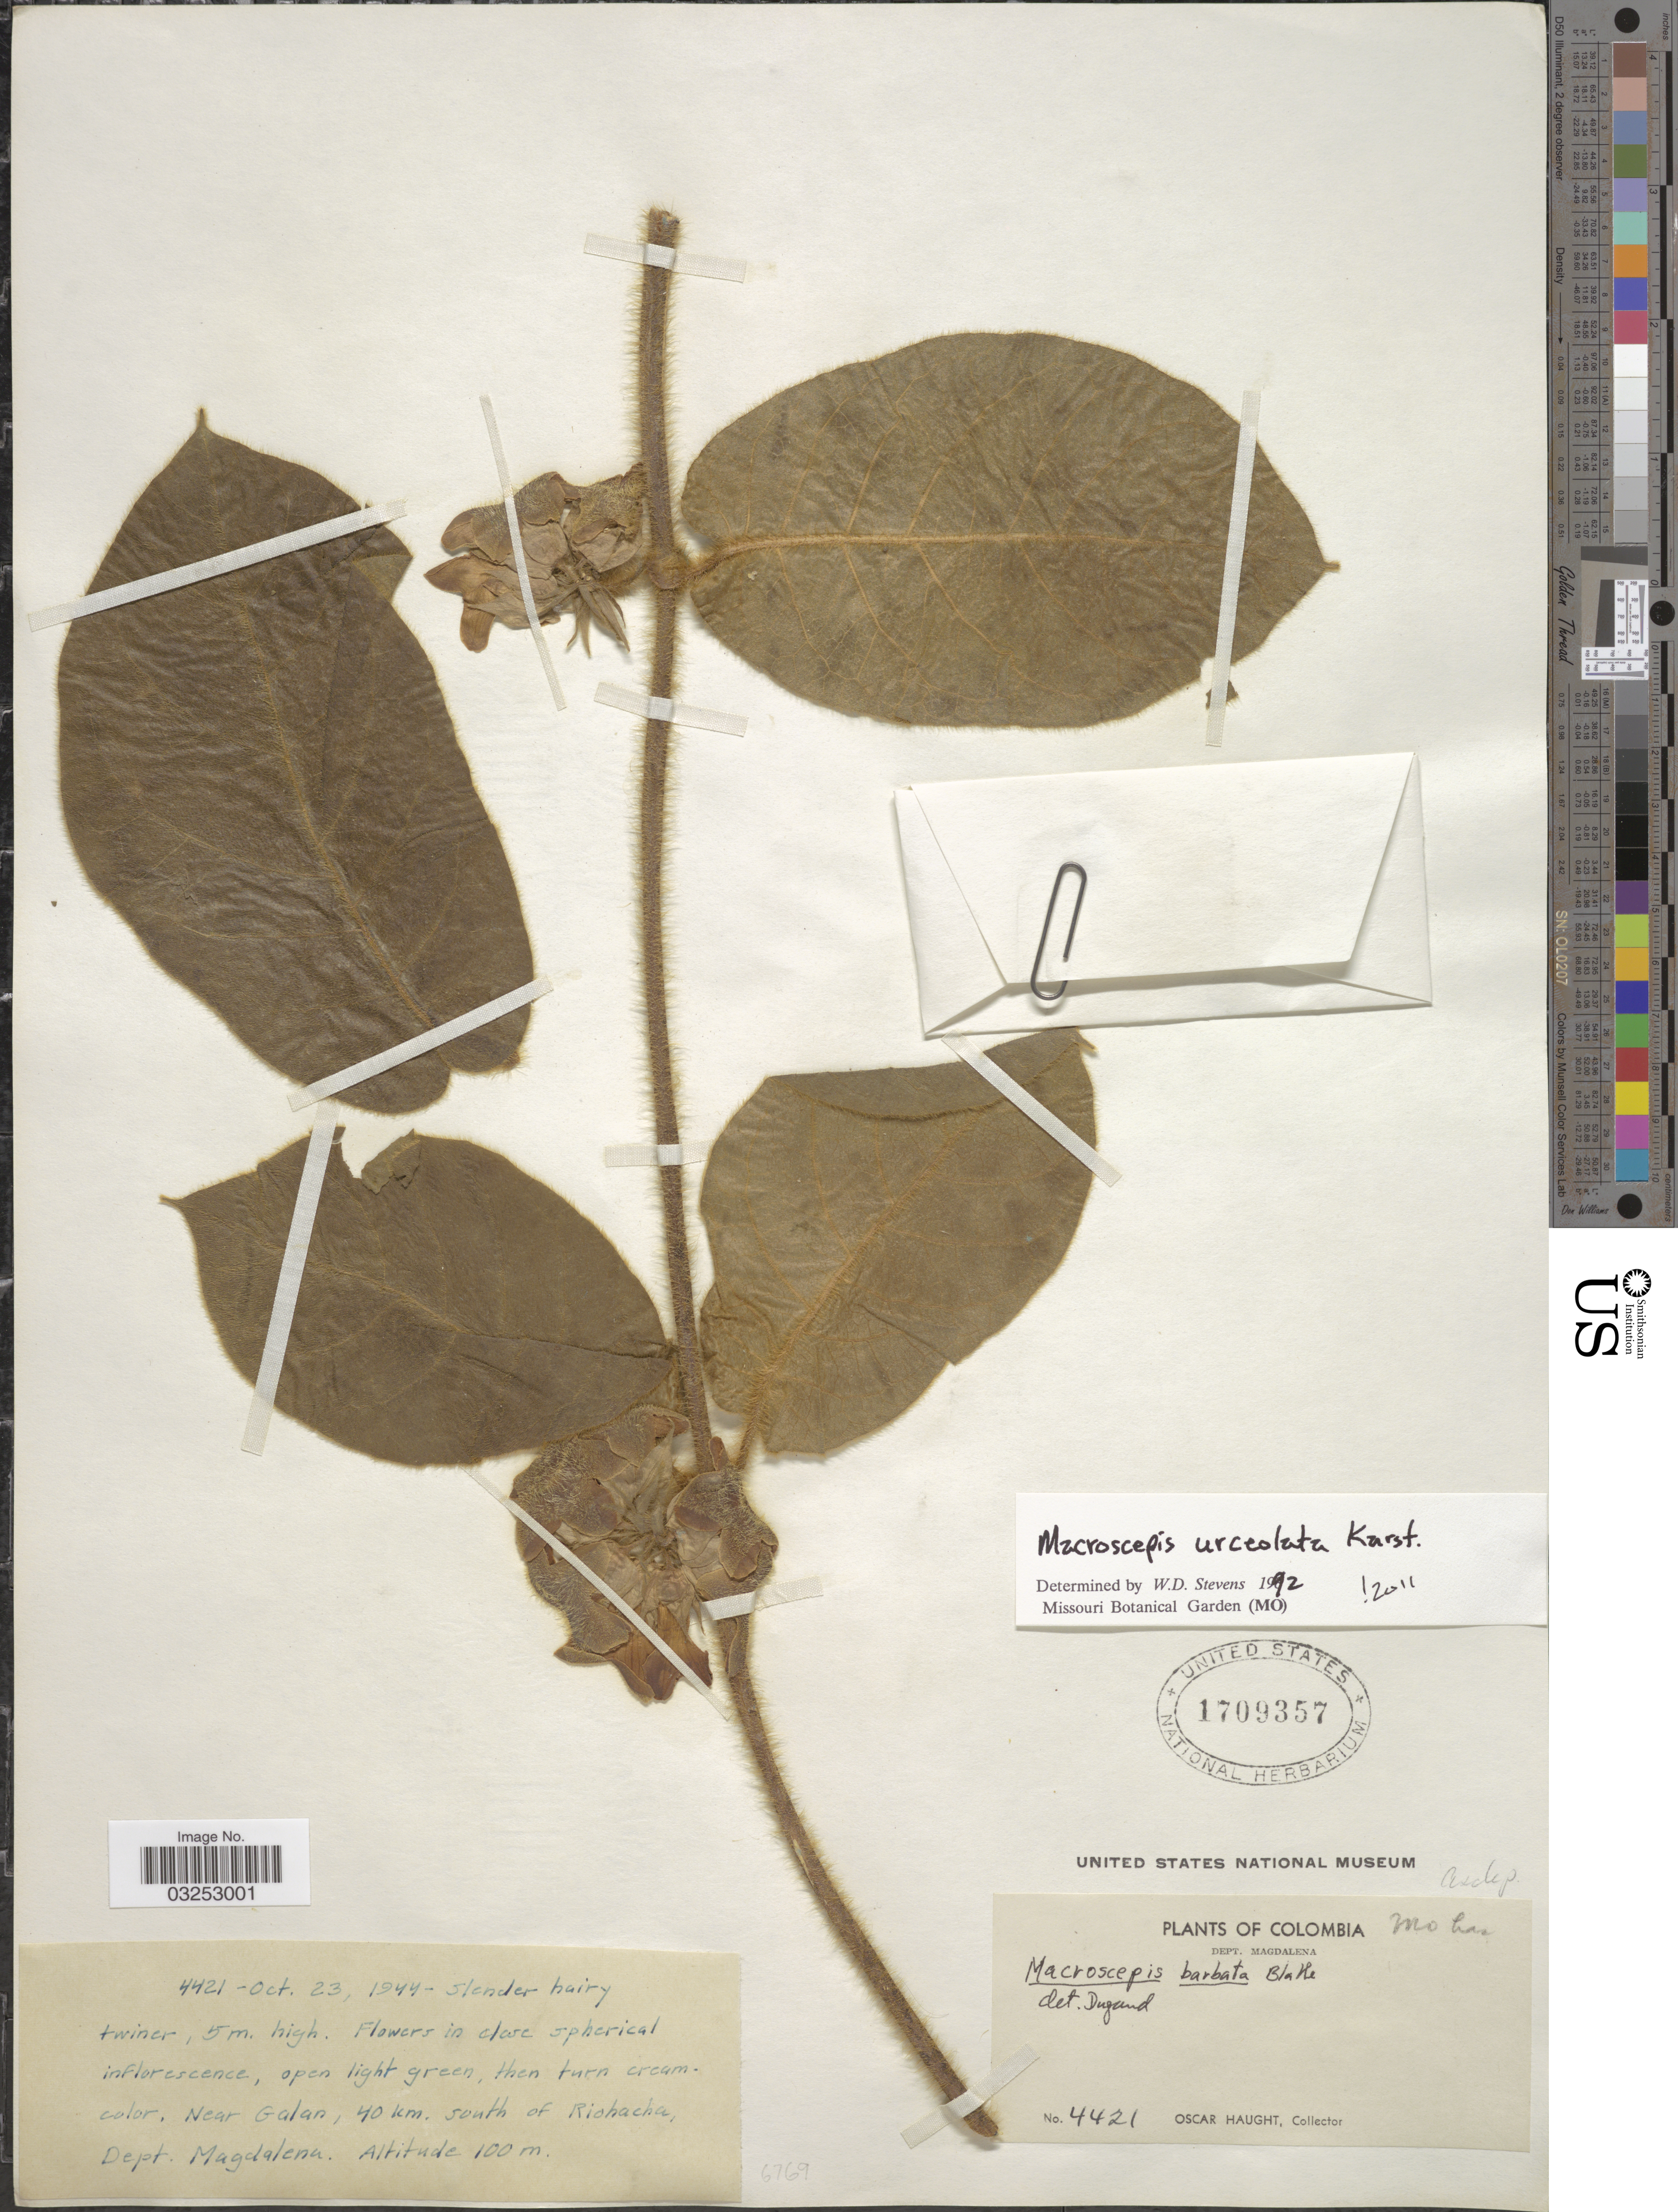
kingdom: Plantae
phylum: Tracheophyta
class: Magnoliopsida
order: Gentianales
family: Apocynaceae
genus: Macroscepis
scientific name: Macroscepis urceolata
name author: H. Karst.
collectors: O. Haught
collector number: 4421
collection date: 1944-10-23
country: Colombia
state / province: Magdalena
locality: Dept. Magdalena, near Galan, 40 km. south of Riohacha.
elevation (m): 100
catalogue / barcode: US 1709357